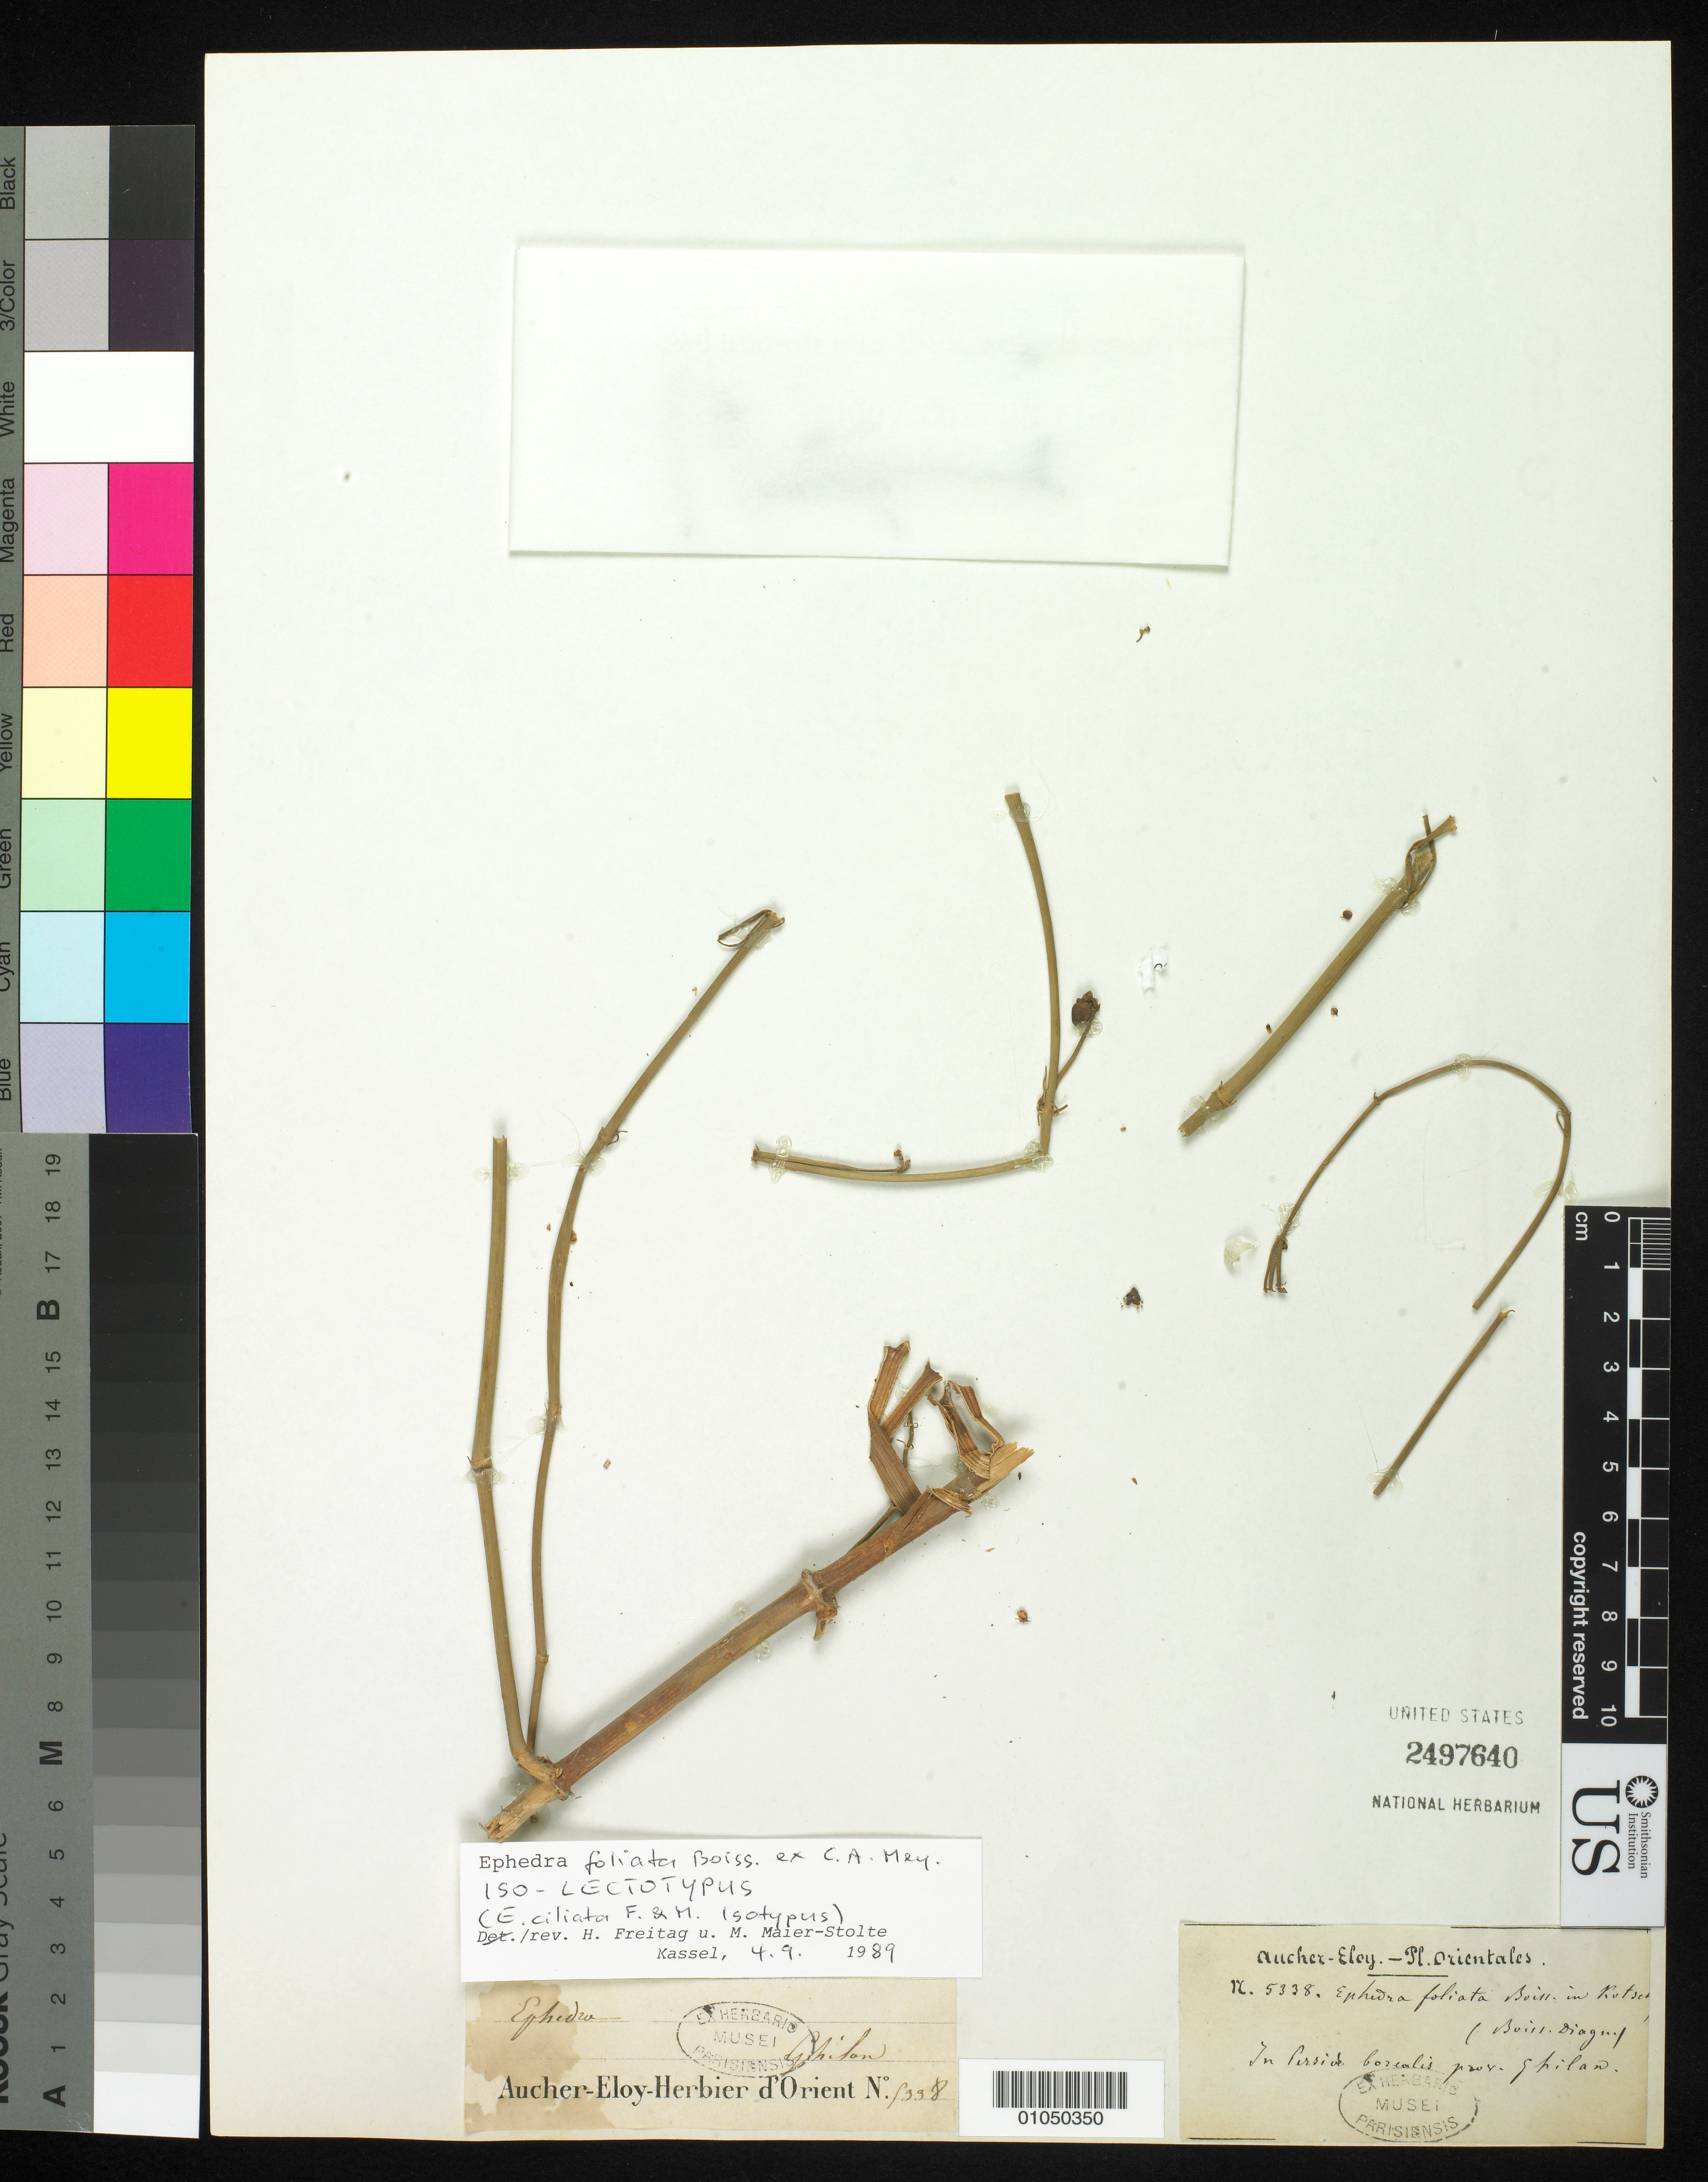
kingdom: Plantae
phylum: Tracheophyta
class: Gnetopsida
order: Ephedrales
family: Ephedraceae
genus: Ephedra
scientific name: Ephedra ciliata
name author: Fisch. & C.A. Mey. in C.A. Mey.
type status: Isolectotype; Isotype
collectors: P. Aucher-Éloy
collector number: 5338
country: Iran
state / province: Gilan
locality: In Persia borealis, prov. Ghilan.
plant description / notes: Annotated by H. Freitag & M. Maier-Stolte (1989) as "iso-lectotypus" of Ephedra foliata Boiss. ex C.A. Meyer but protologue for that name cites only Kotschy 866. Name also published by Boissier? Diagn. Pl. Orient. ser. 1, 7: 101. 1846 [Jul-Oct 1846].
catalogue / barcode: US 2497640